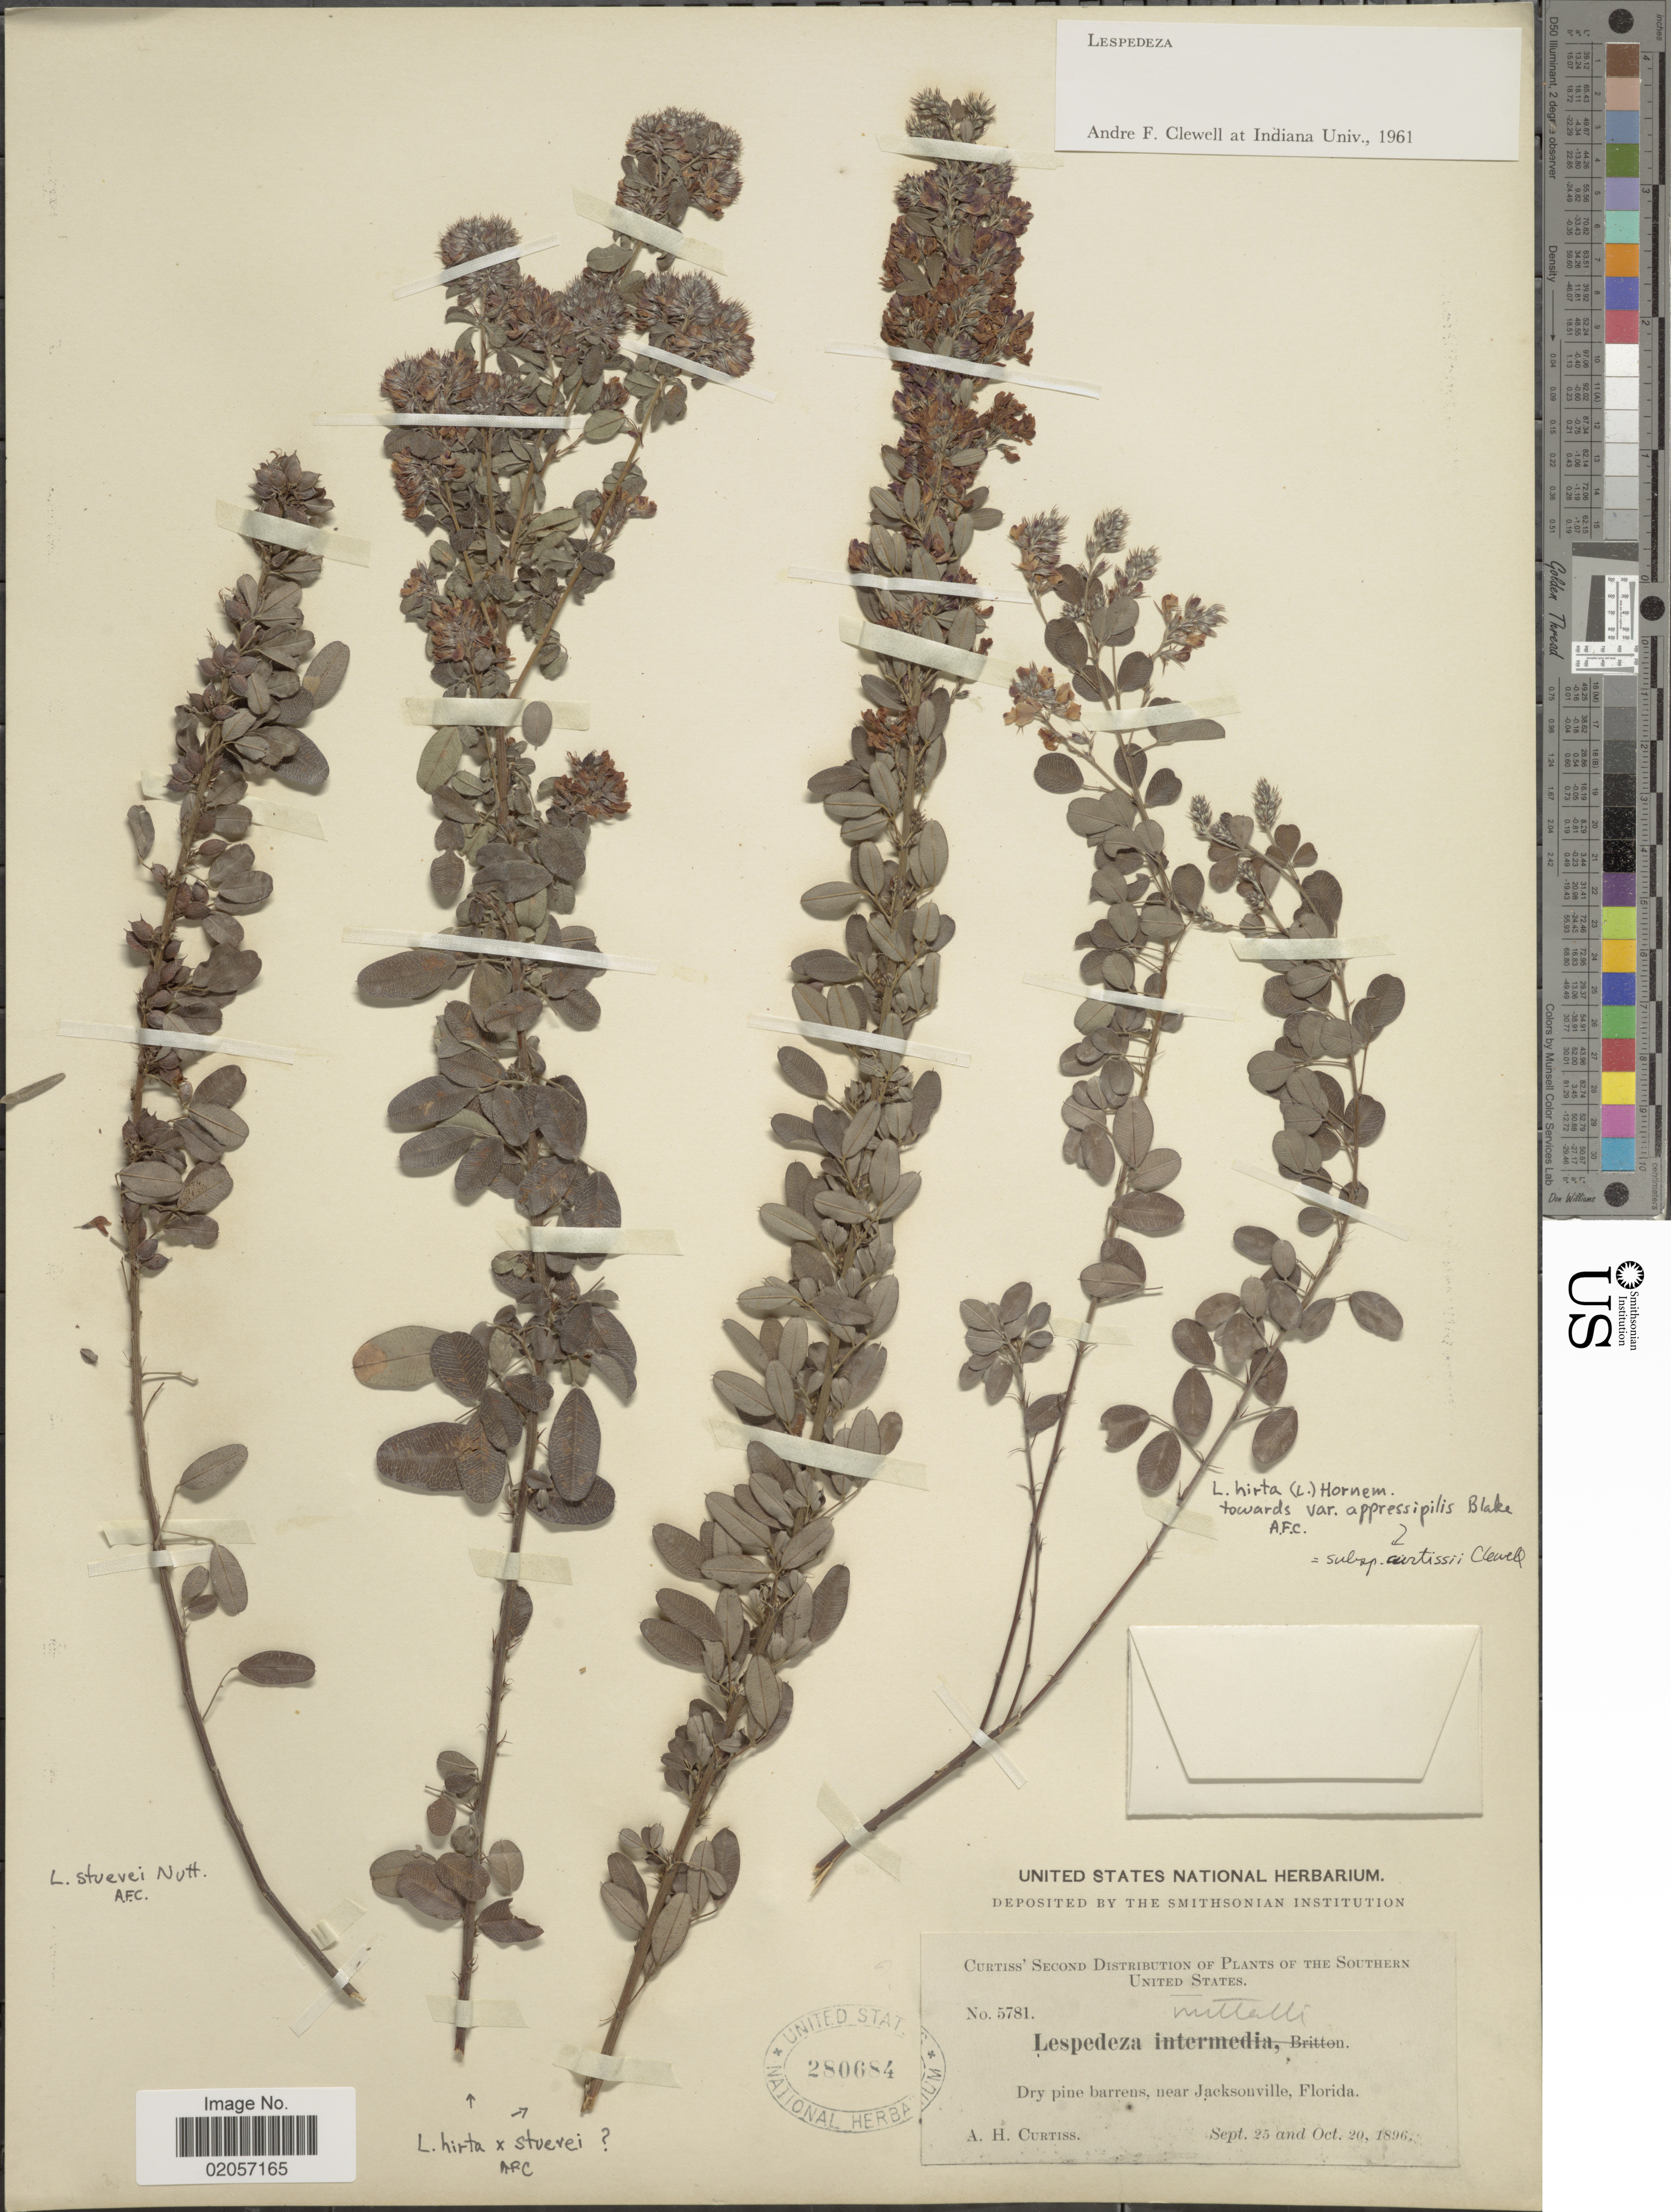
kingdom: Plantae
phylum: Tracheophyta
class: Magnoliopsida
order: Fabales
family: Fabaceae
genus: Lespedeza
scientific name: Lespedeza stuevei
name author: Nutt.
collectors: A. H. Curtiss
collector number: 5781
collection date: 1896-09-25/1896-10-20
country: United States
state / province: Florida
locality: Dry pine barrens, near Jacksonville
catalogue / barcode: US 280684